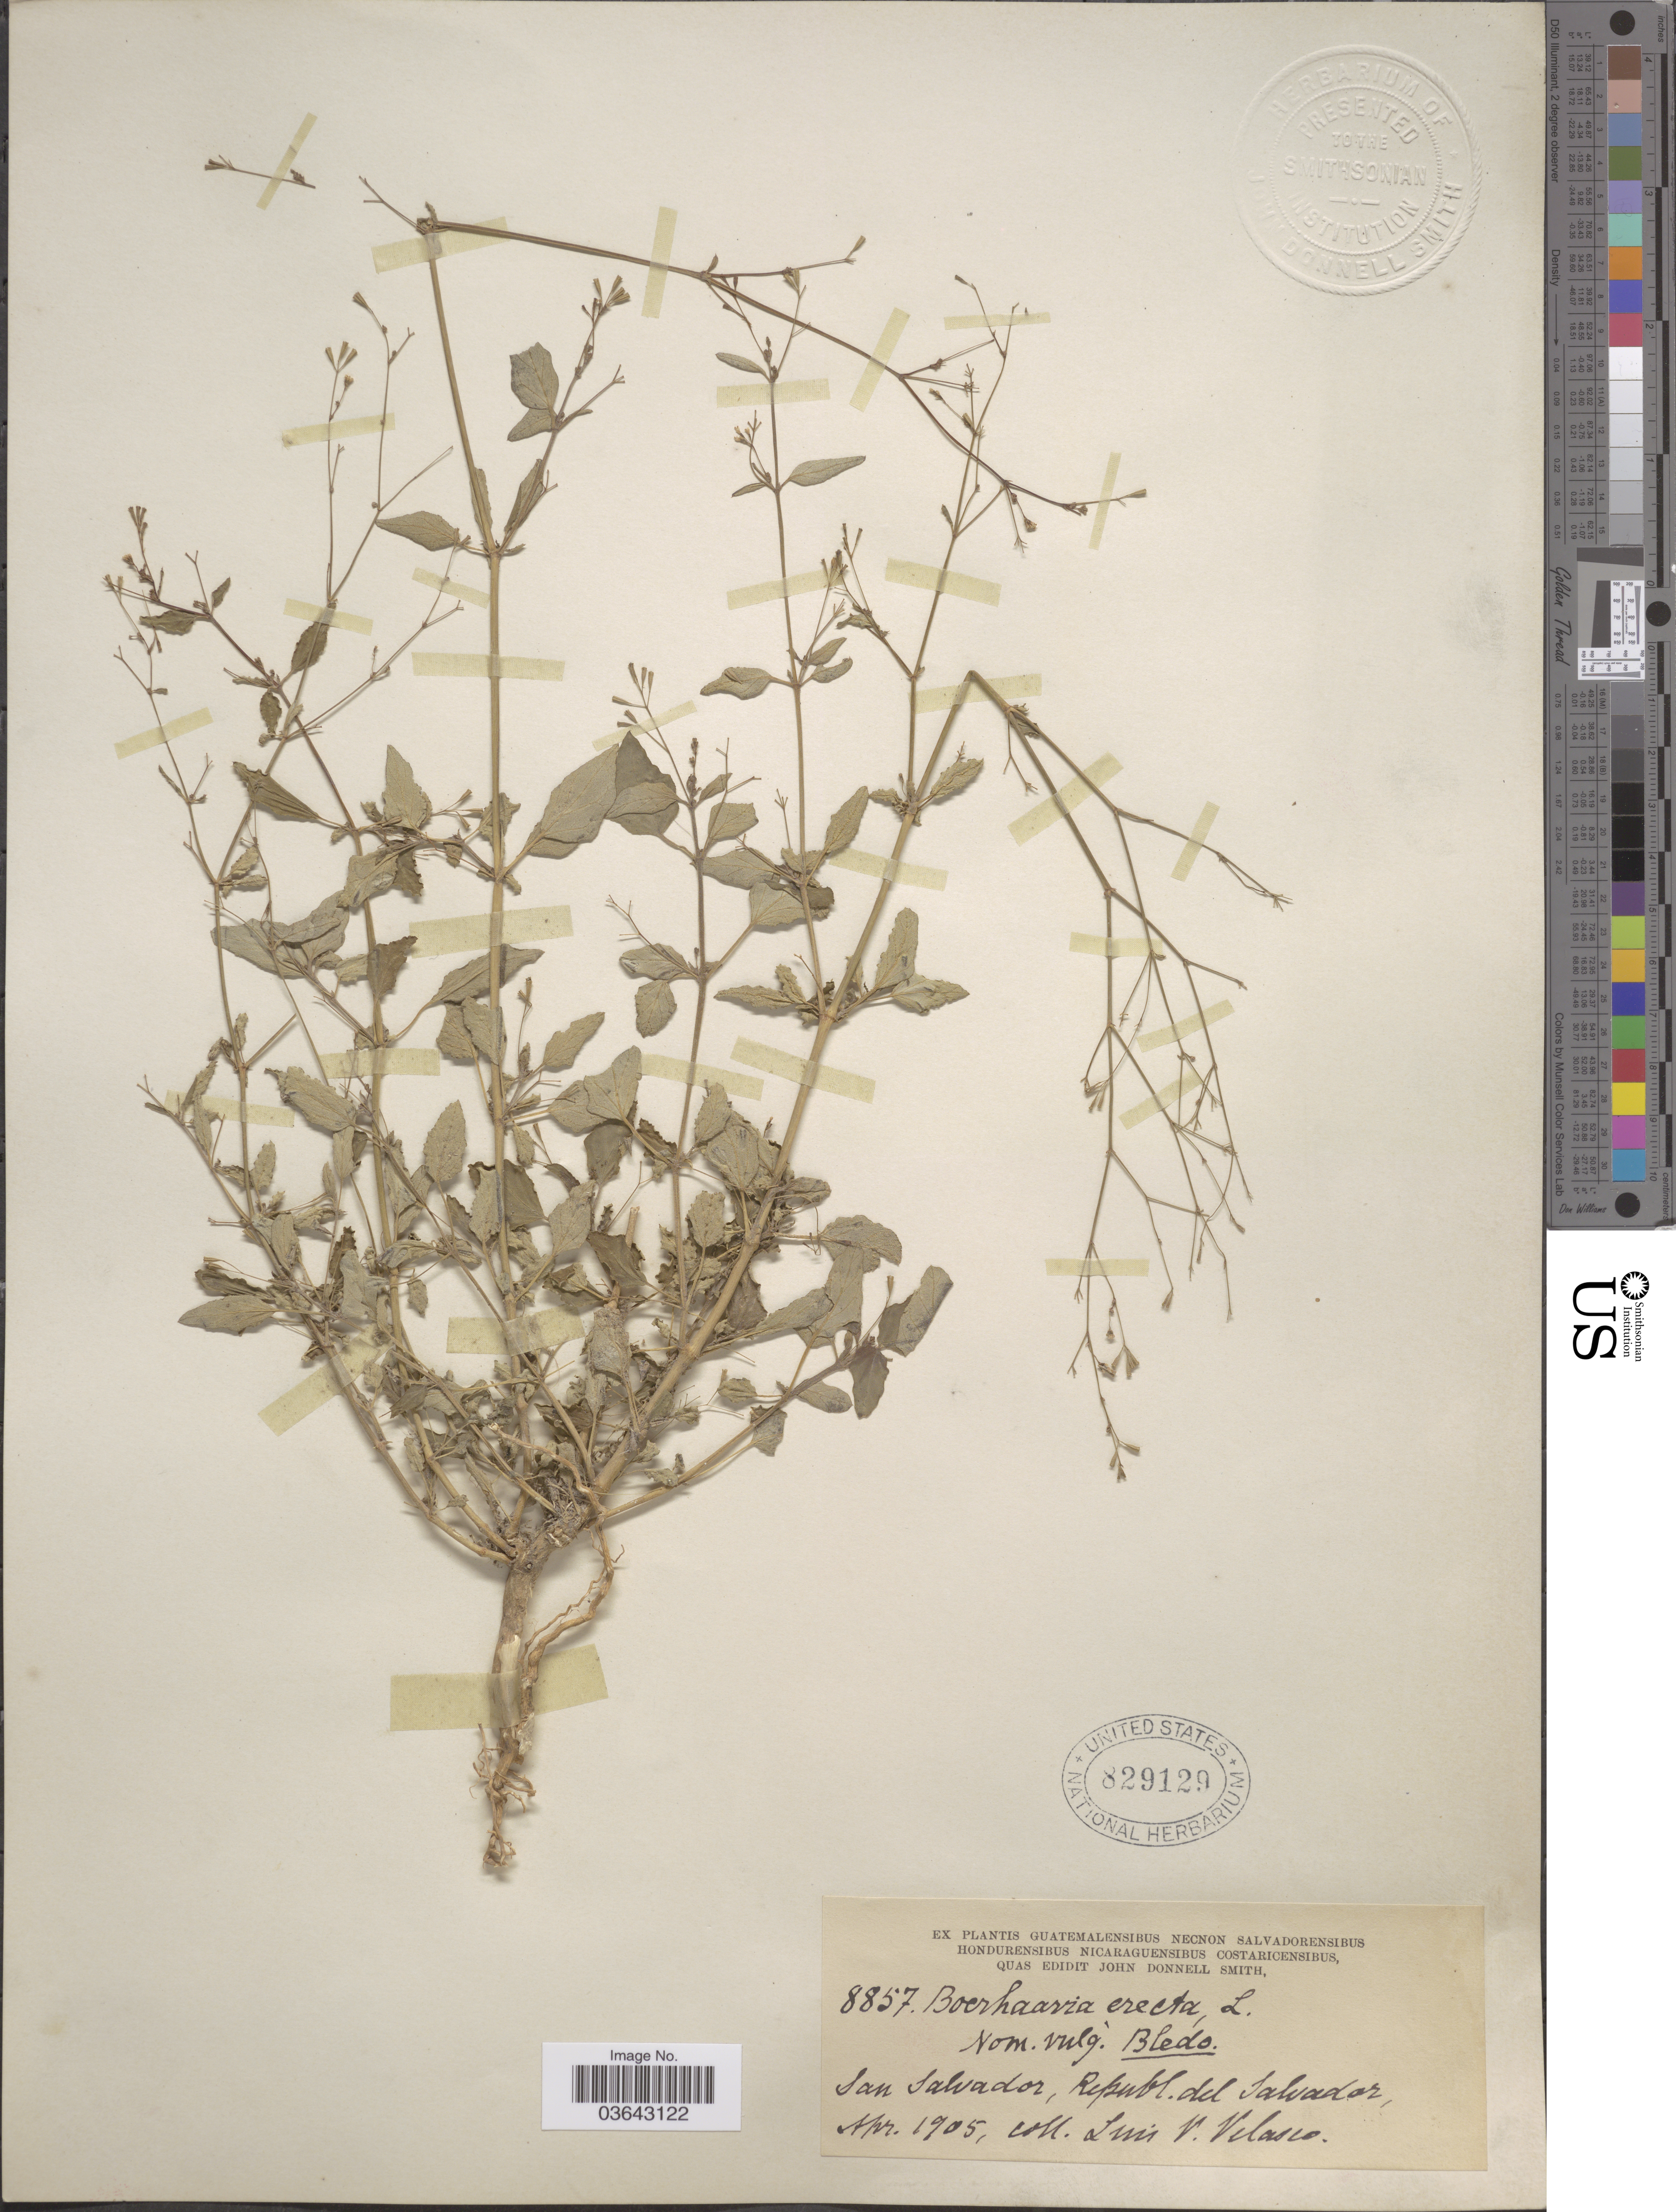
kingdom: Plantae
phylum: Tracheophyta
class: Magnoliopsida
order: Caryophyllales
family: Nyctaginaceae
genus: Boerhavia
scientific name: Boerhavia erecta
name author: L.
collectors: L. Velasco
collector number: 8857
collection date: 1905-04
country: El Salvador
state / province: San Salvador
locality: San Salvador, Republ. del Salvador.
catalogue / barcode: US 829129